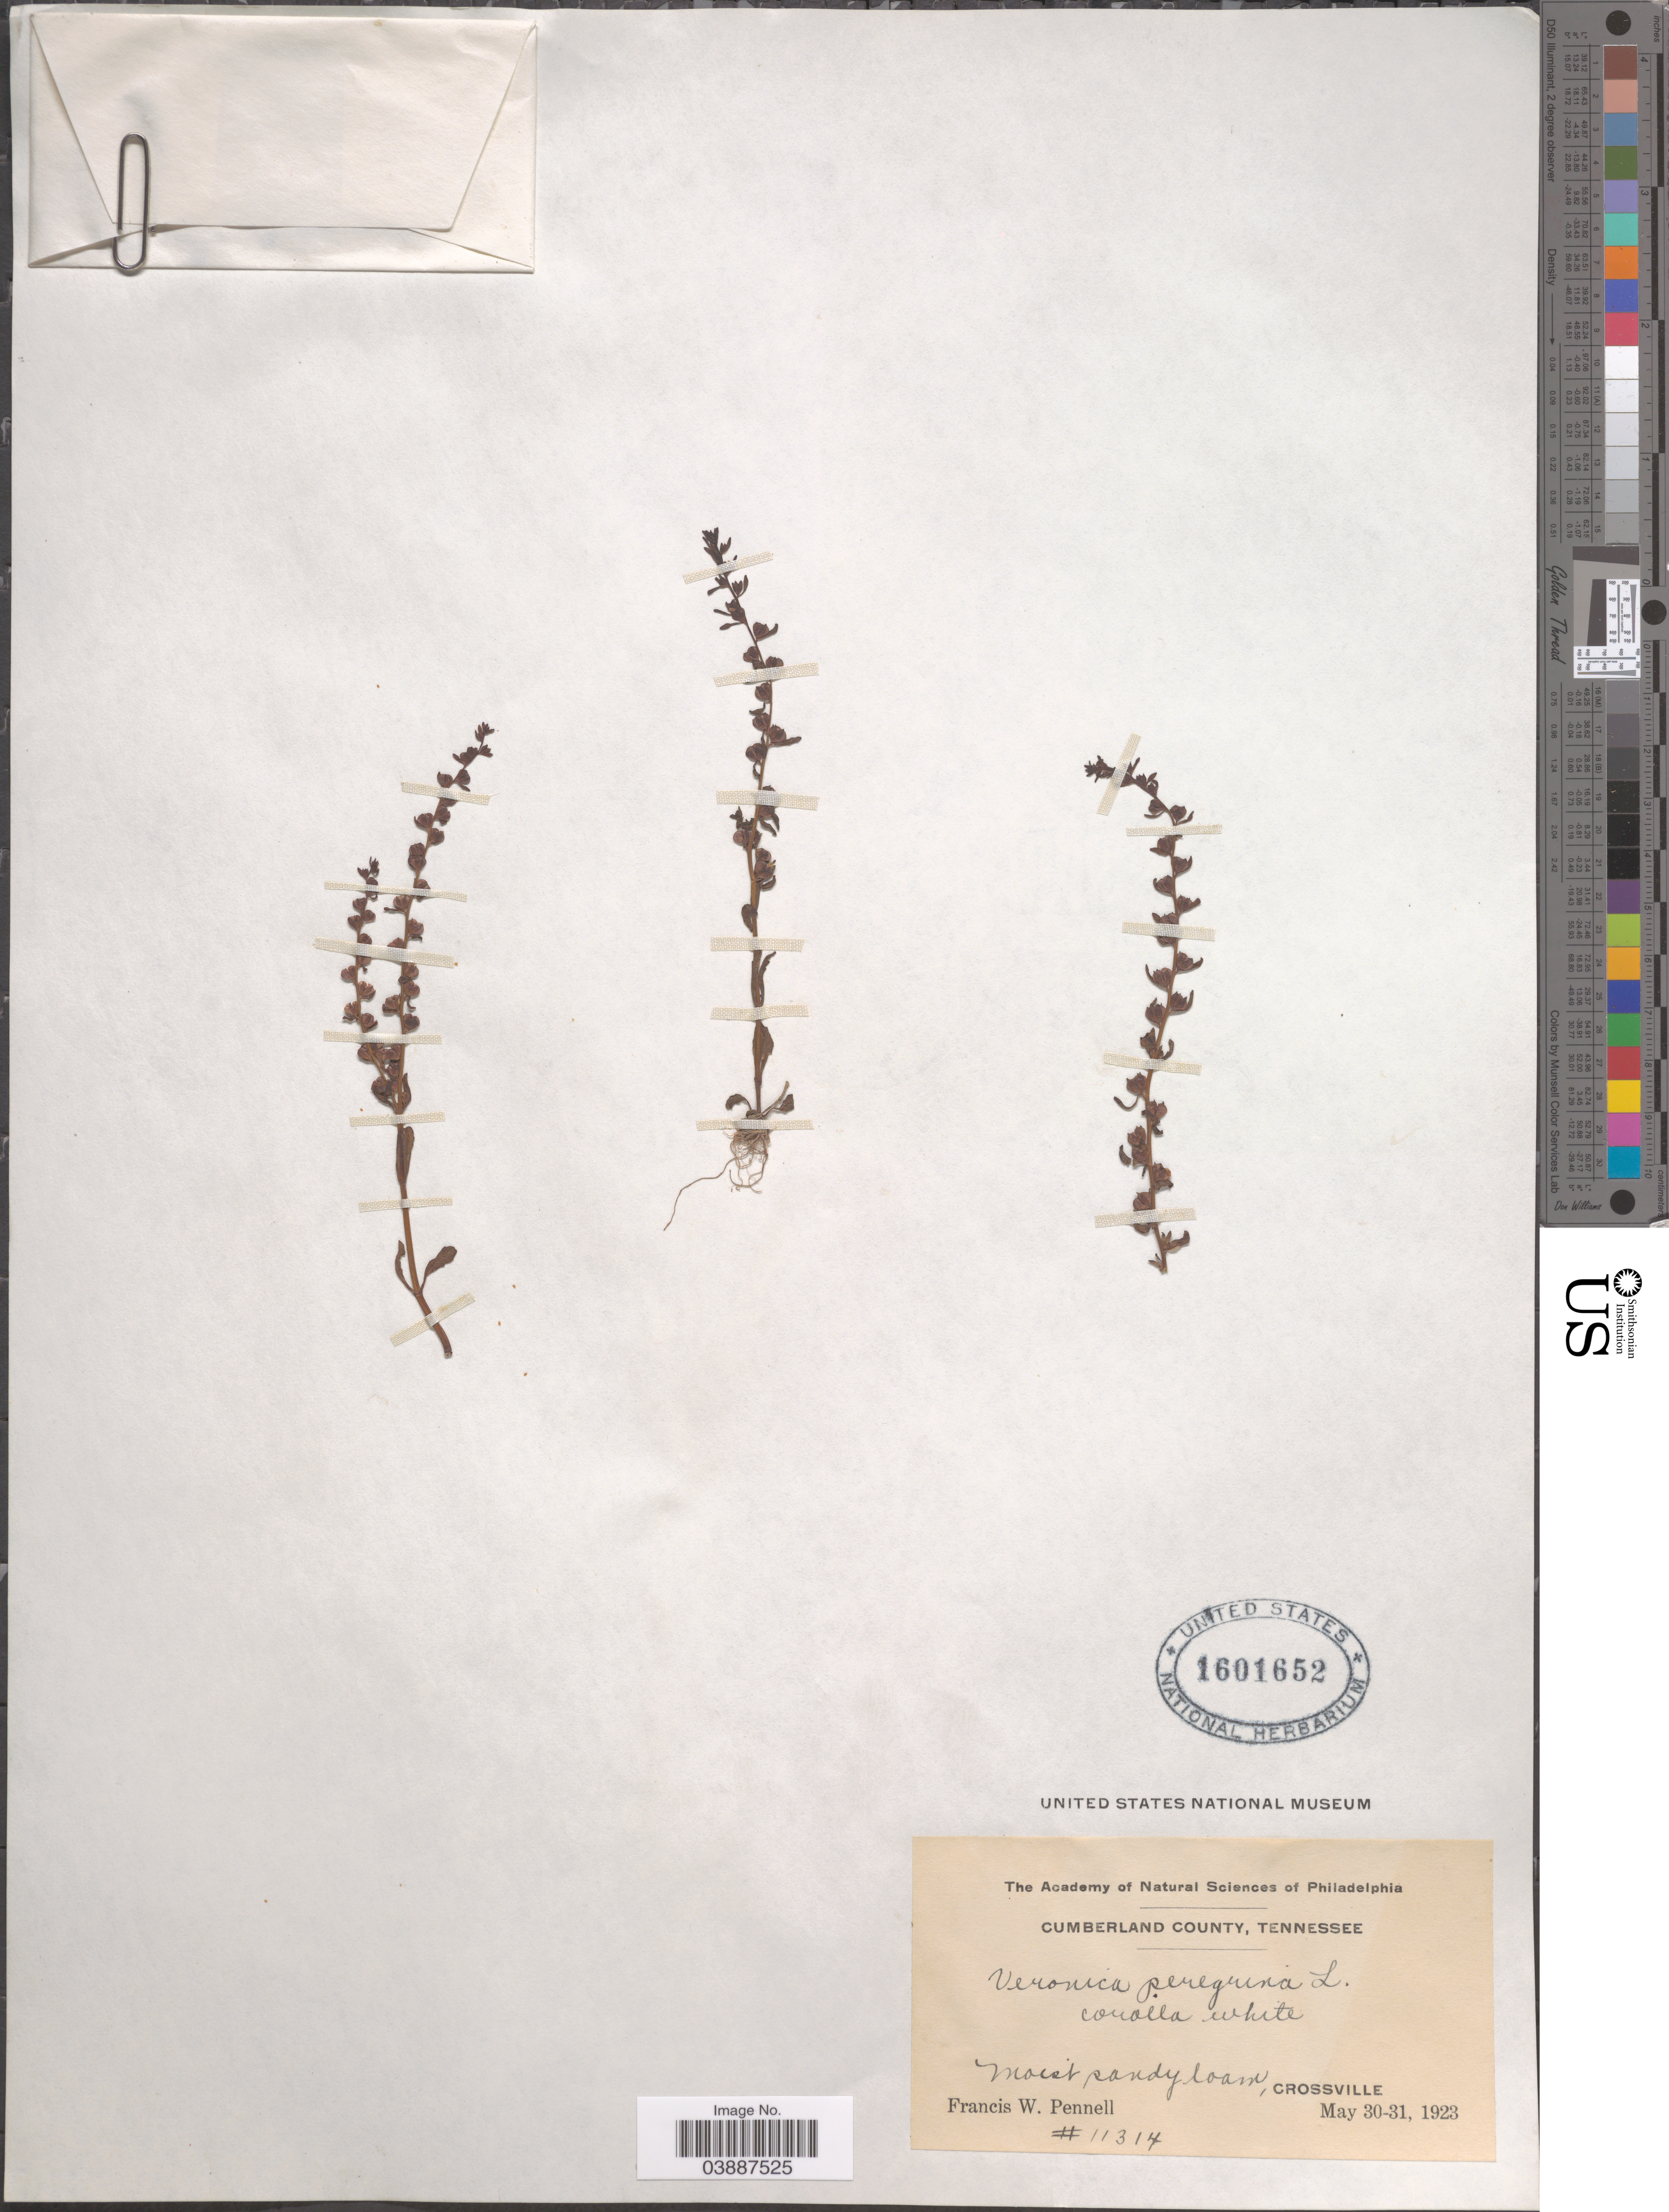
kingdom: Plantae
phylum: Tracheophyta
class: Magnoliopsida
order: Lamiales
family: Plantaginaceae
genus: Veronica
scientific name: Veronica peregrina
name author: L.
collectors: F. W. Pennell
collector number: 11314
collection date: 1923-05-30/1923-05-31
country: United States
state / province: Tennessee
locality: Cumberland County. Crossville.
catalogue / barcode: US 1601652